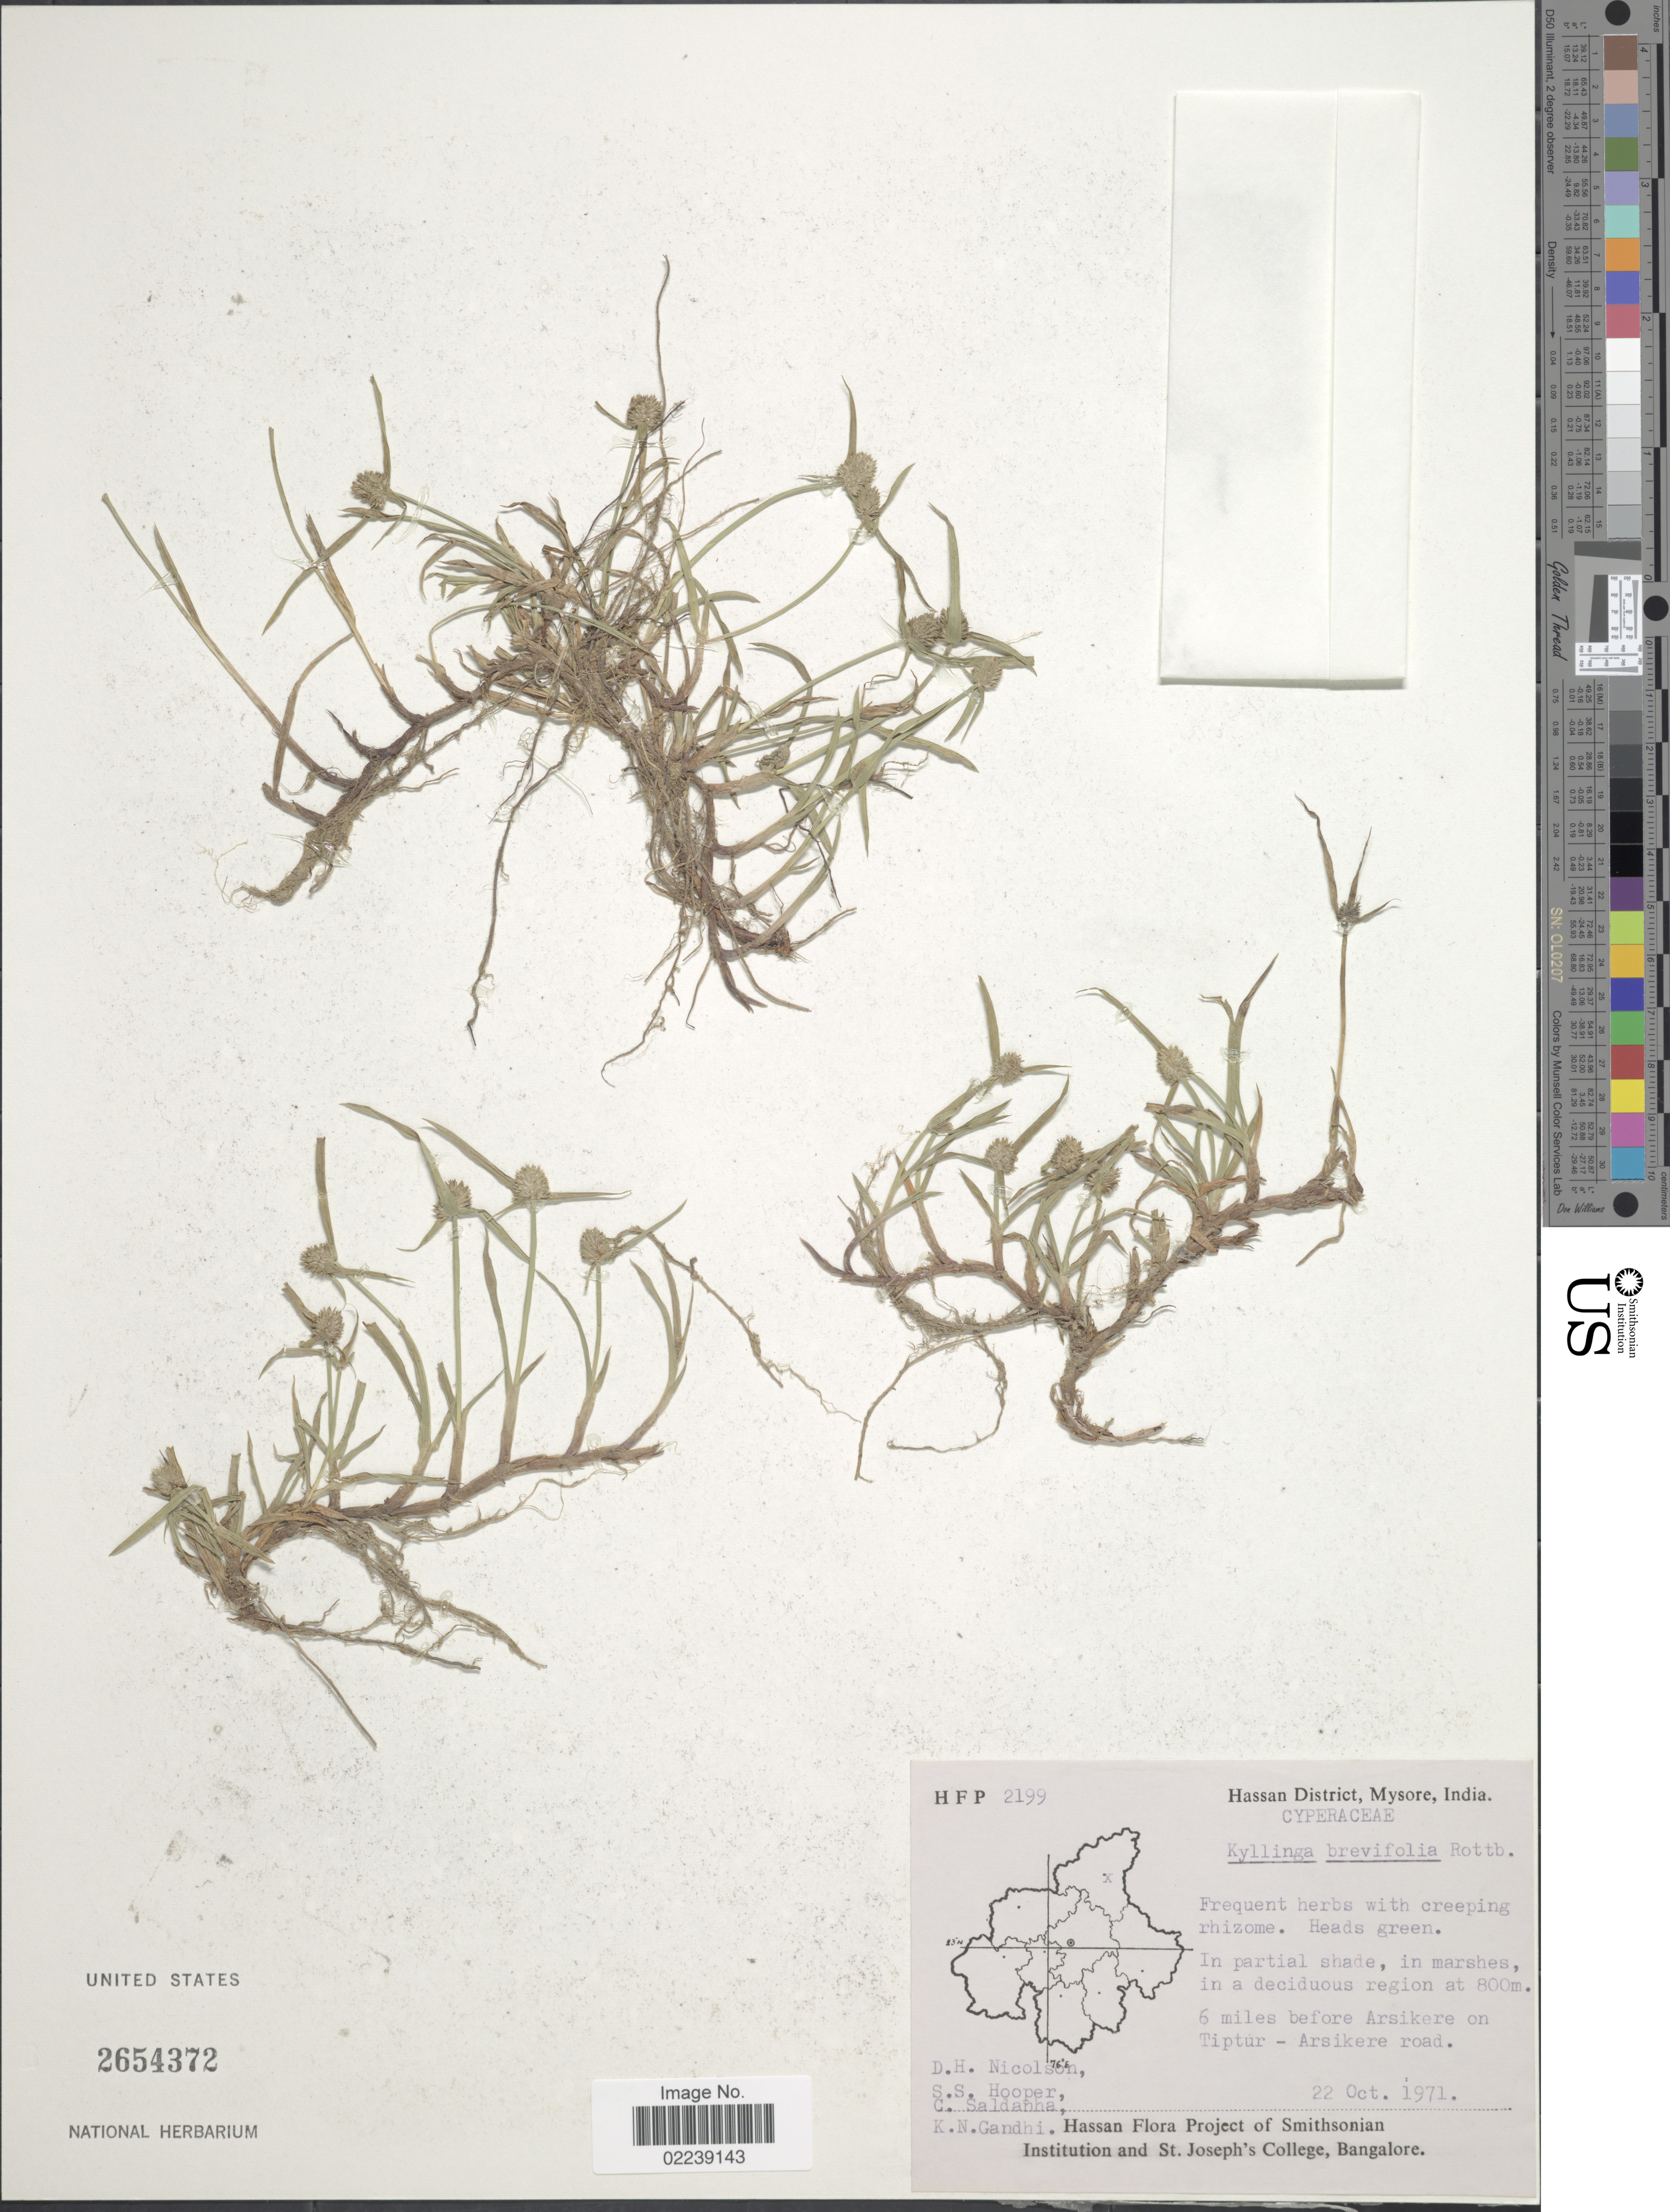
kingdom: Plantae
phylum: Tracheophyta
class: Liliopsida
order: Poales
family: Cyperaceae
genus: Cyperus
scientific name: Cyperus brevifolius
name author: (Rottb.) Hassk.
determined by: Strong, M. T., (US), Smithsonian Institution - National Museum of Natural History (UNITED STATES)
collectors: D. H. Nicolson, S. S. Hooper, C. Saldanha & K. N. Gandhi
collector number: HFP2199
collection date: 1971-10-22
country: India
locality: Hassan District, Mysore. 6 miles before Arsikere on Tiptur- Arsikere road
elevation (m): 800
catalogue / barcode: US 2654372